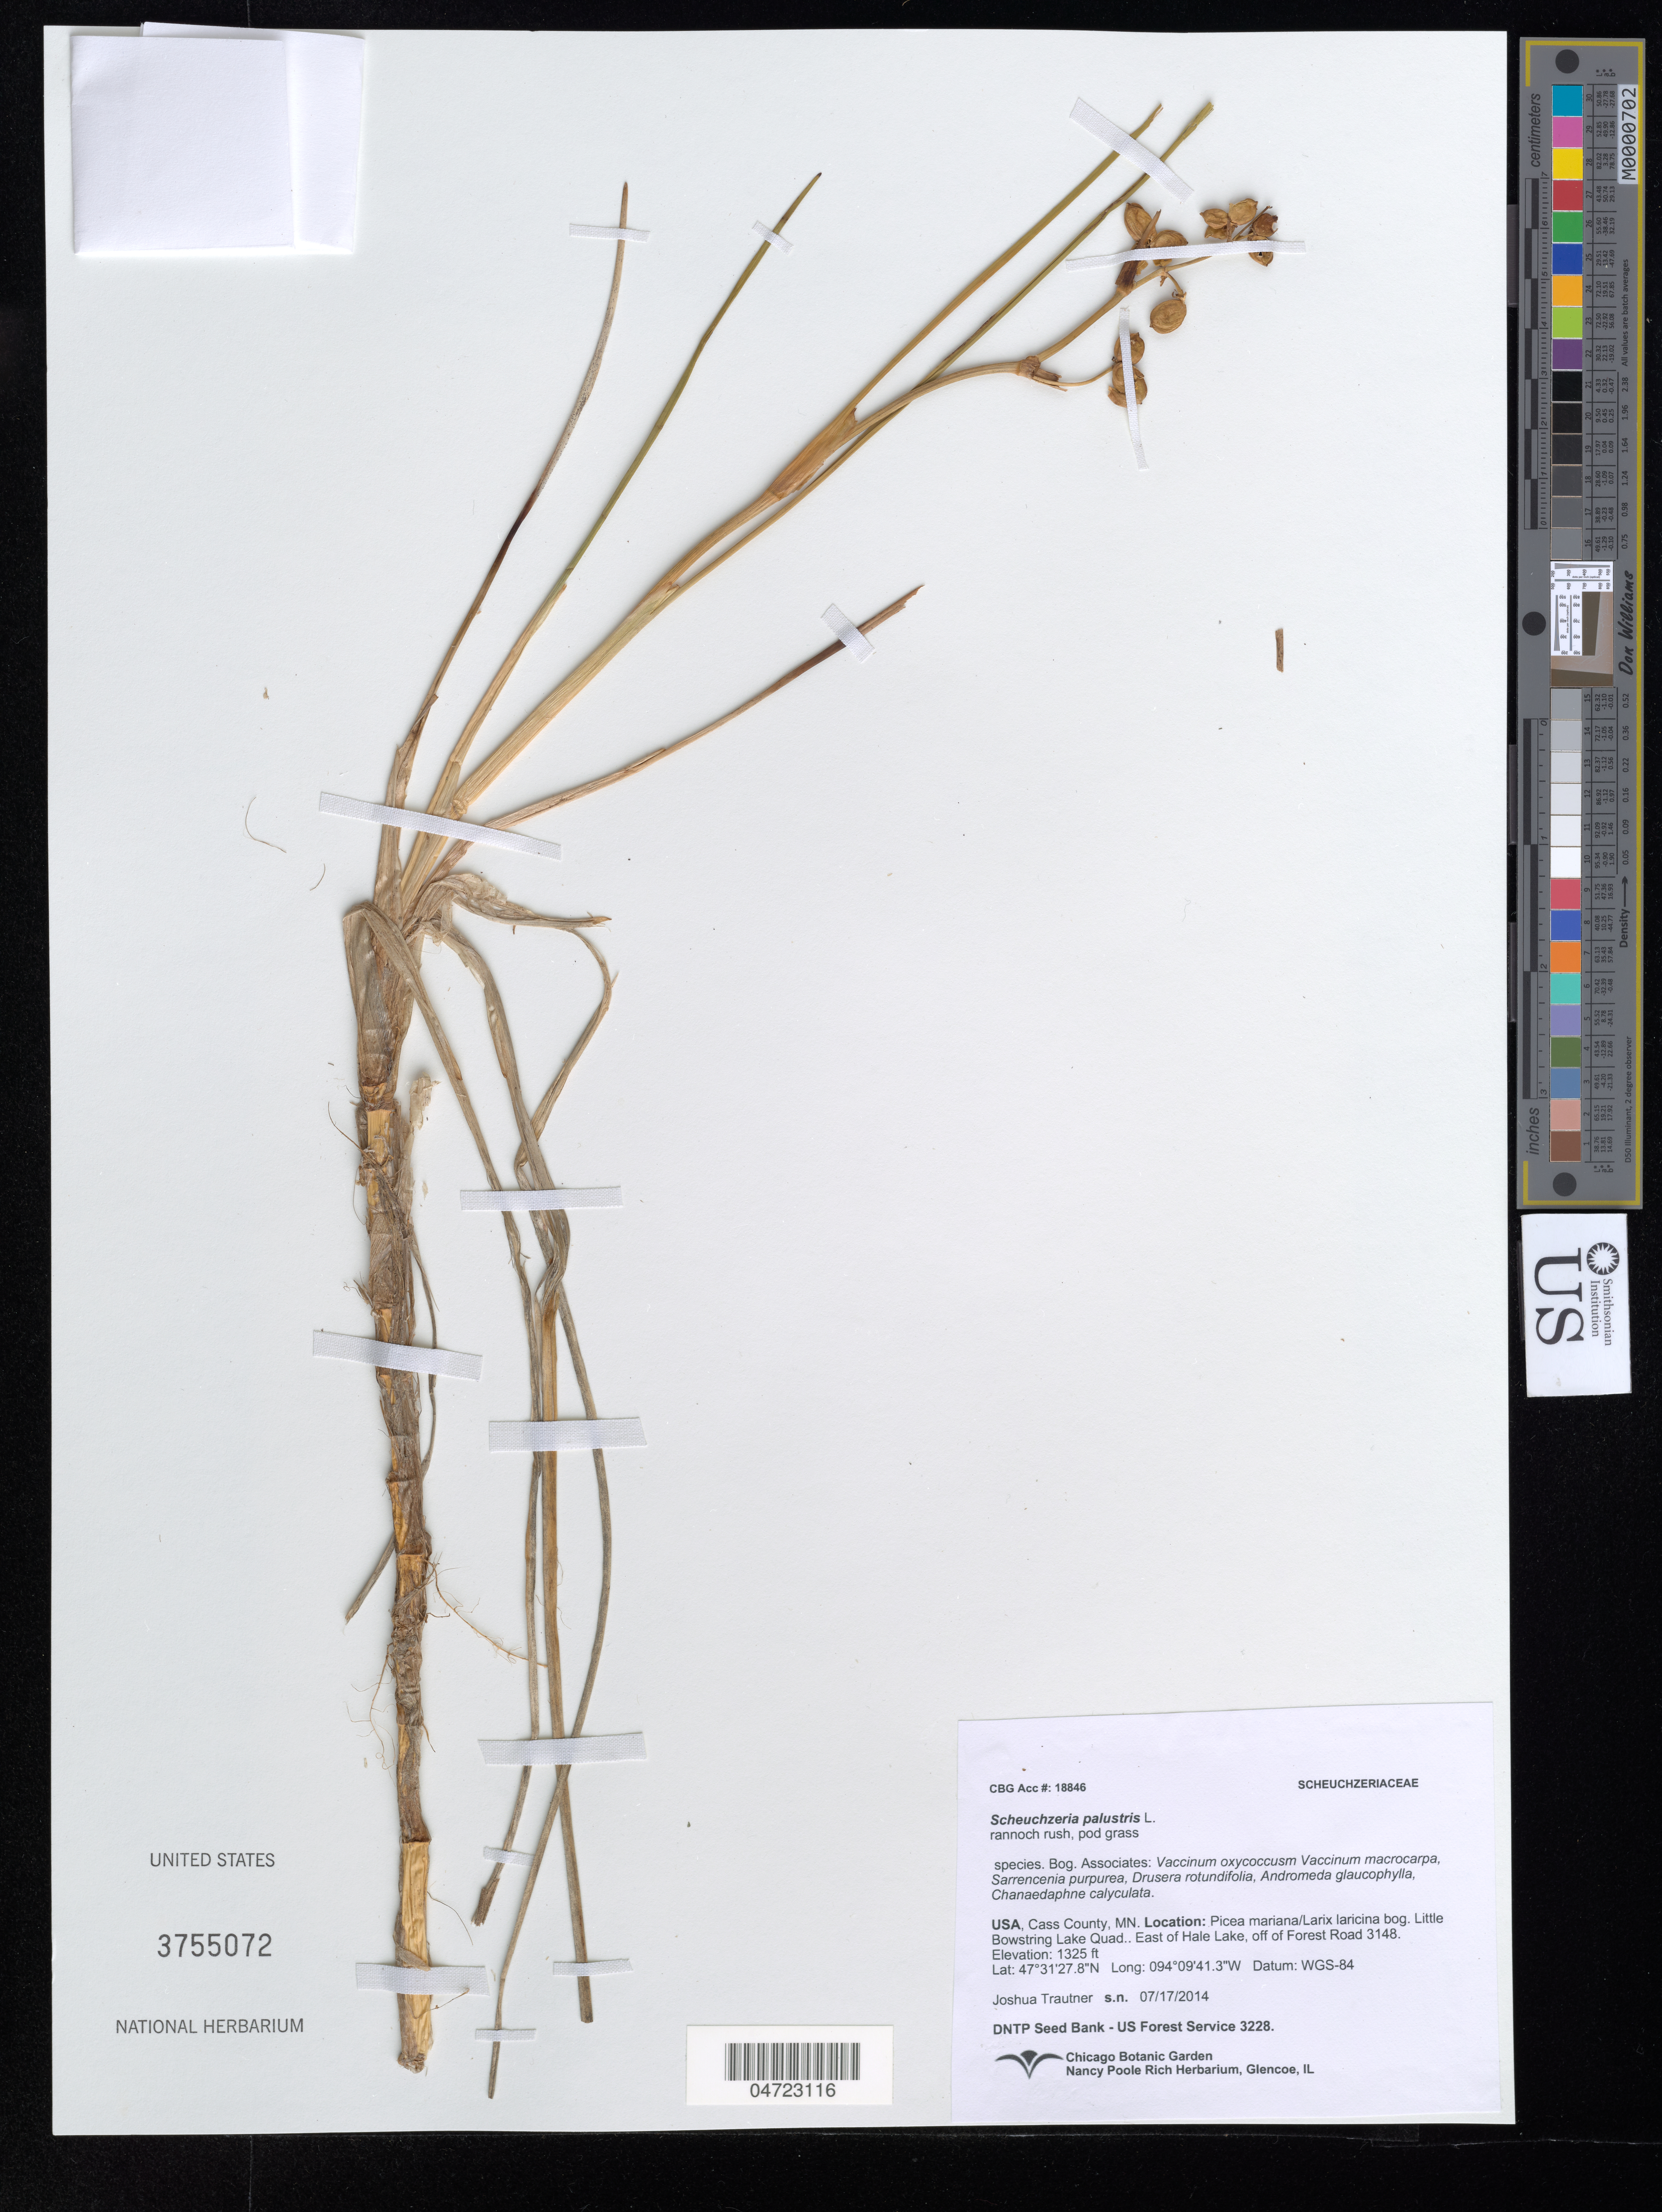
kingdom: Plantae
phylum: Tracheophyta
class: Liliopsida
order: Alismatales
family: Scheuchzeriaceae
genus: Scheuchzeria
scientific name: Scheuchzeria palustris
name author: L.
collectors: J. Trautner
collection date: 2014-07-17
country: United States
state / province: Minnesota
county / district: Cass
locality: Cass County. Little Bowstring Lake Quad.. East of Hale Lake, off of Forest Road 3148.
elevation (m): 404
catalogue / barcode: US 3755072